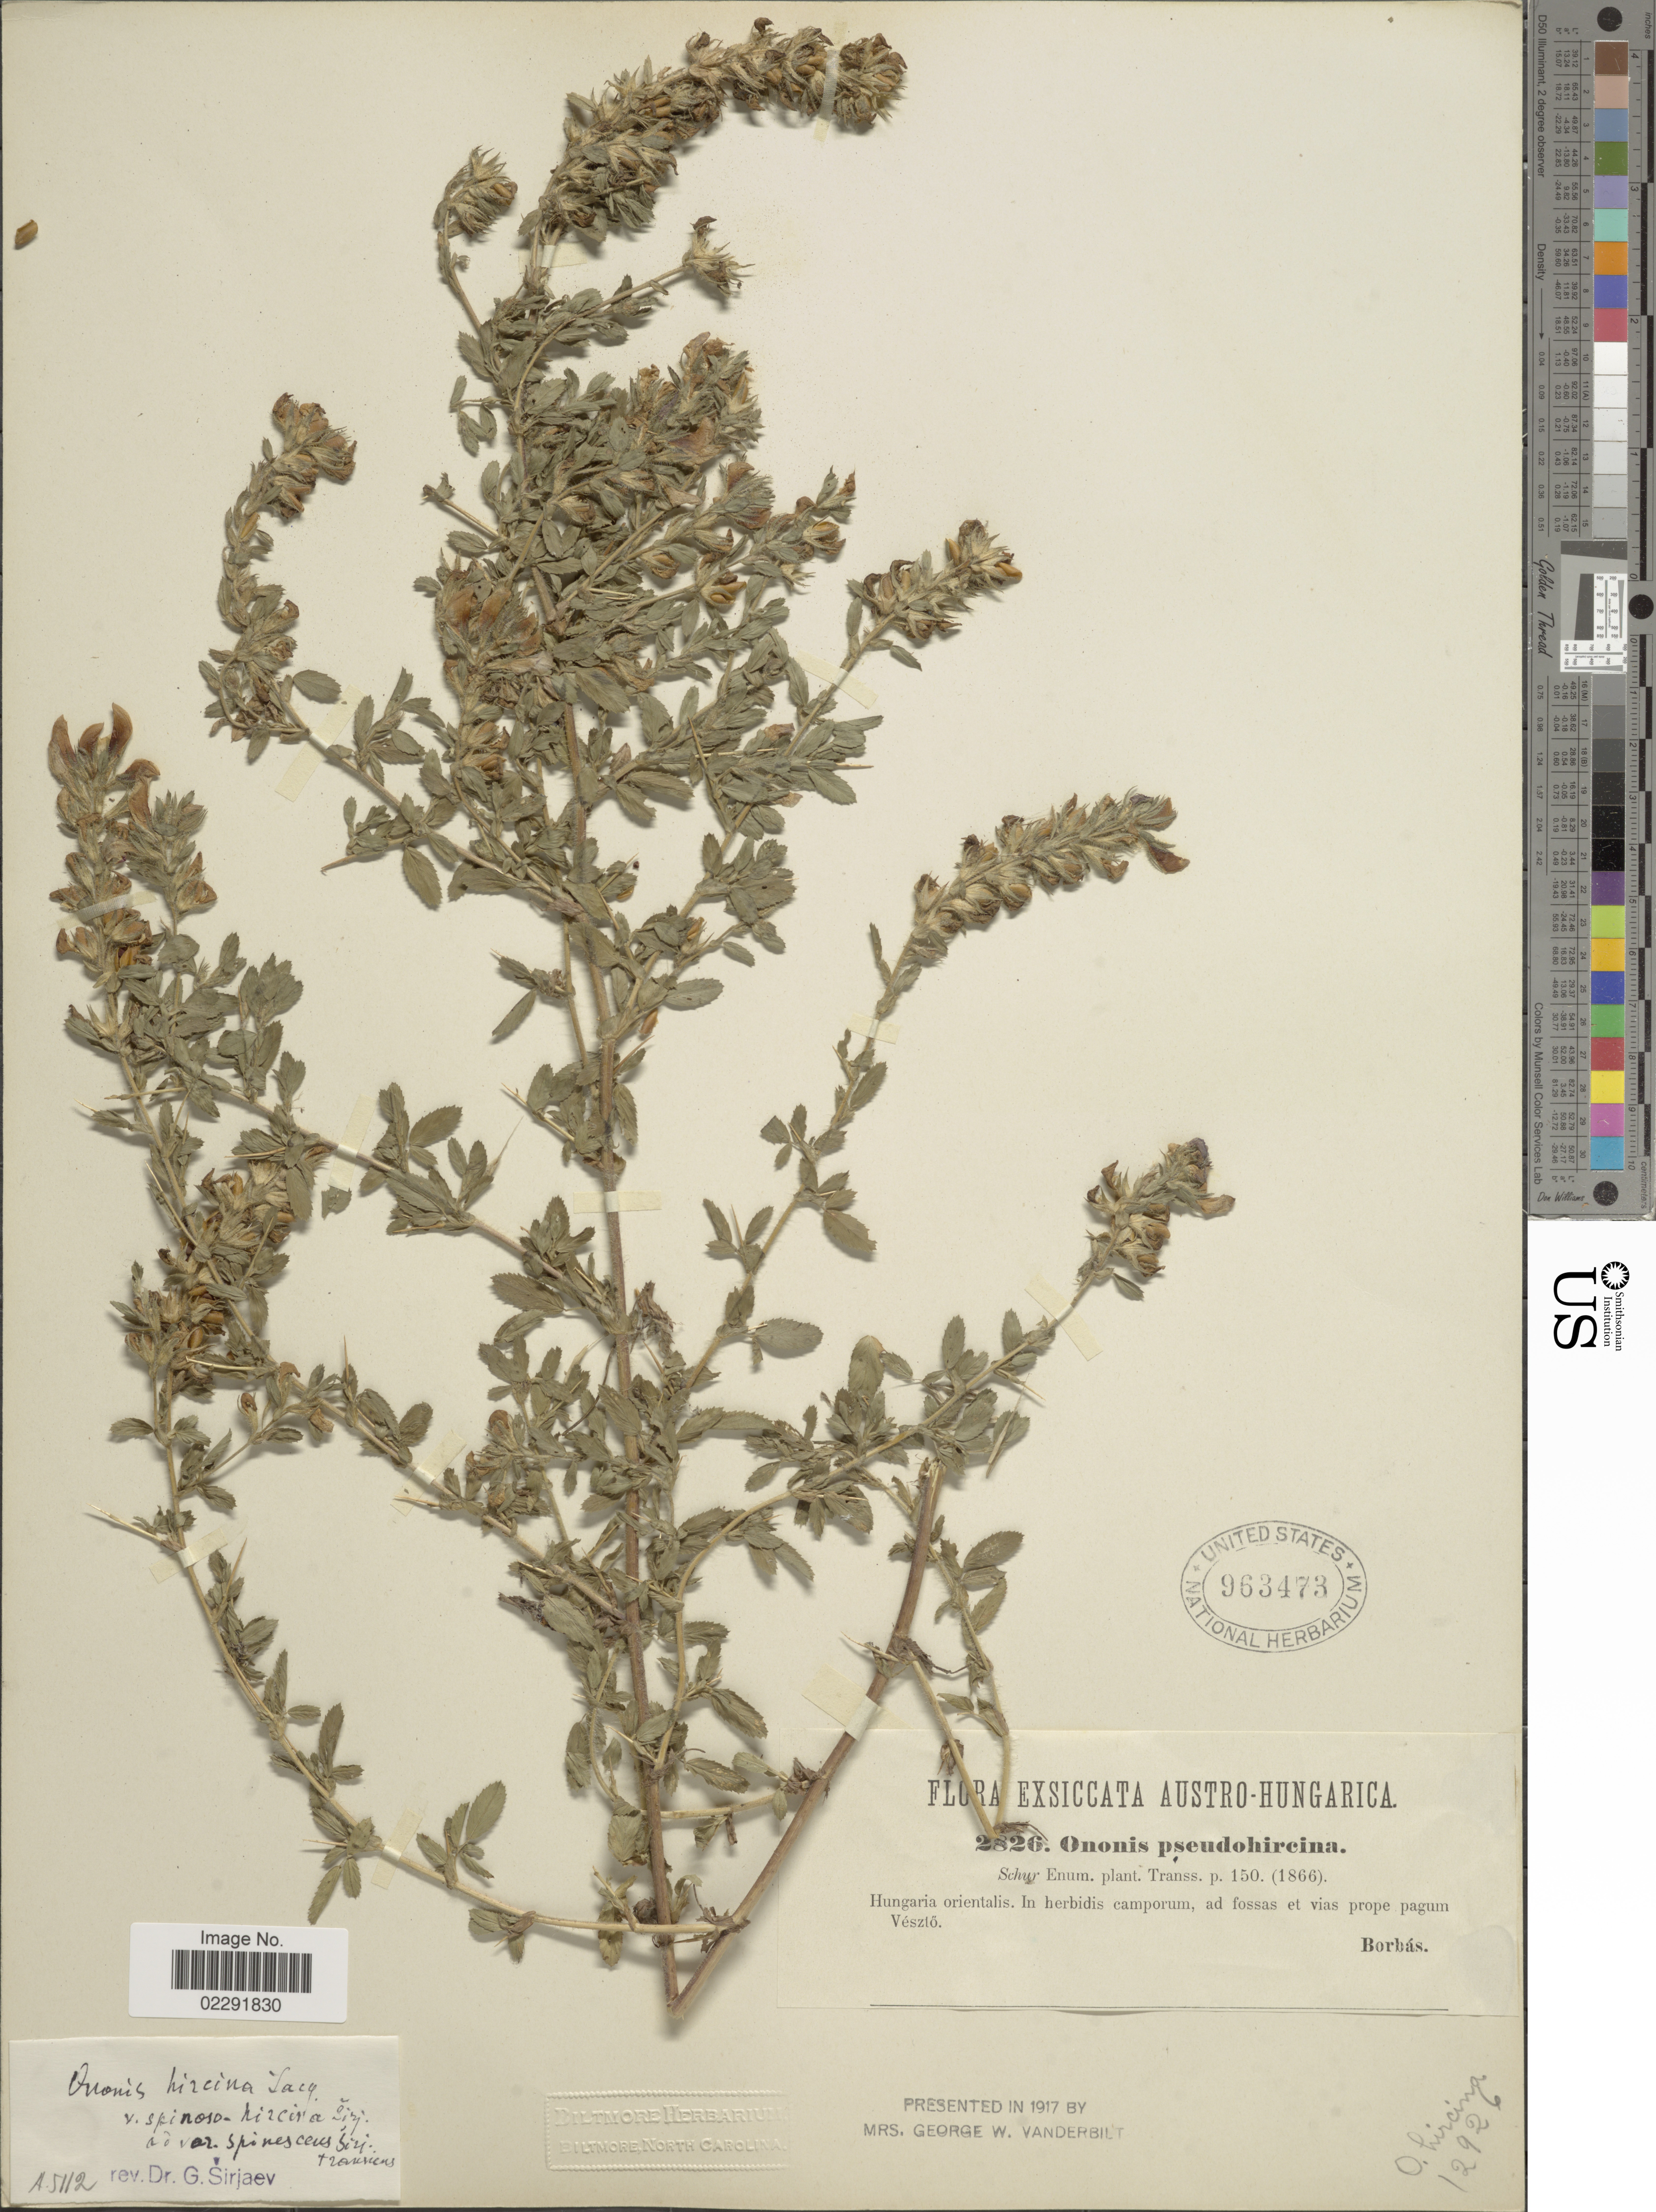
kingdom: Plantae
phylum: Tracheophyta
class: Magnoliopsida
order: Fabales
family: Fabaceae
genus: Ononis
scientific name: Ononis hircina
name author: Jacq.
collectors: V. von Borbás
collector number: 2826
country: Hungary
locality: Hungaria orientalis, in herbidis camporum, ad fosas et vias prope pagum Veszio.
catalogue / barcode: US 963473